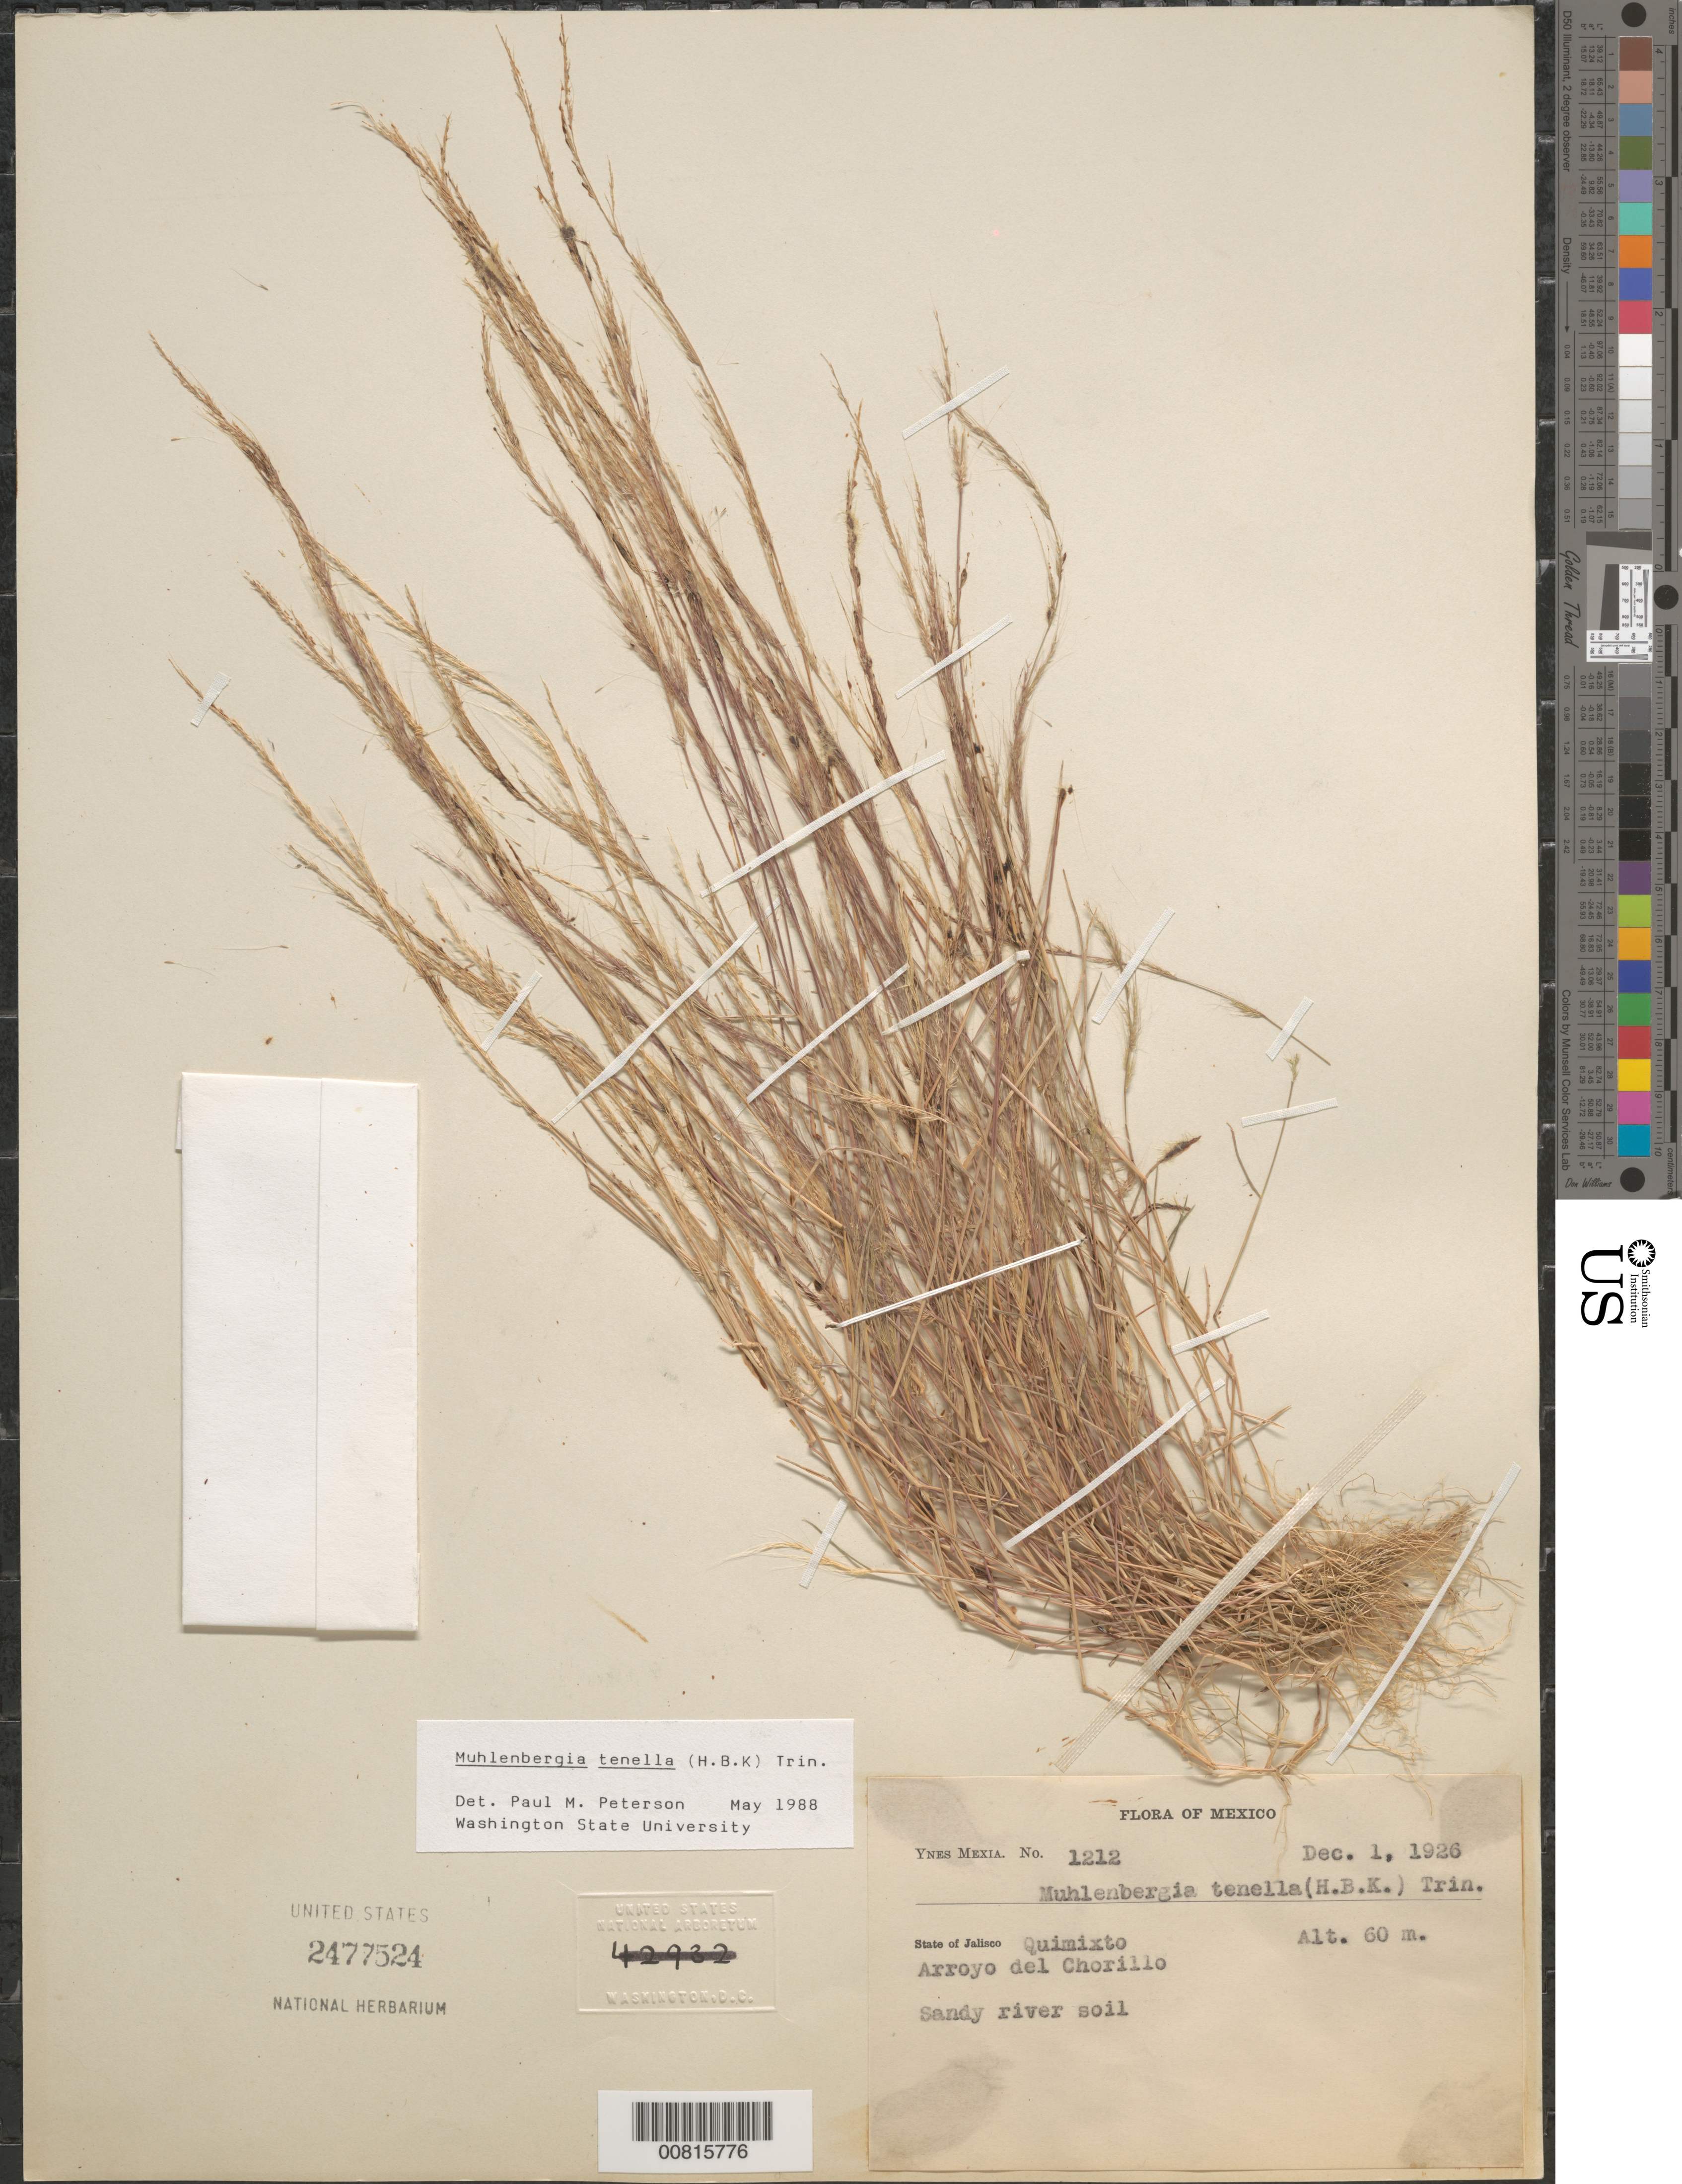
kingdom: Plantae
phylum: Tracheophyta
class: Liliopsida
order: Poales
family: Poaceae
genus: Muhlenbergia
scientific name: Muhlenbergia tenella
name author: (Kunth) Trin.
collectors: Y. Mexia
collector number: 1212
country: Mexico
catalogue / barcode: US 2477524